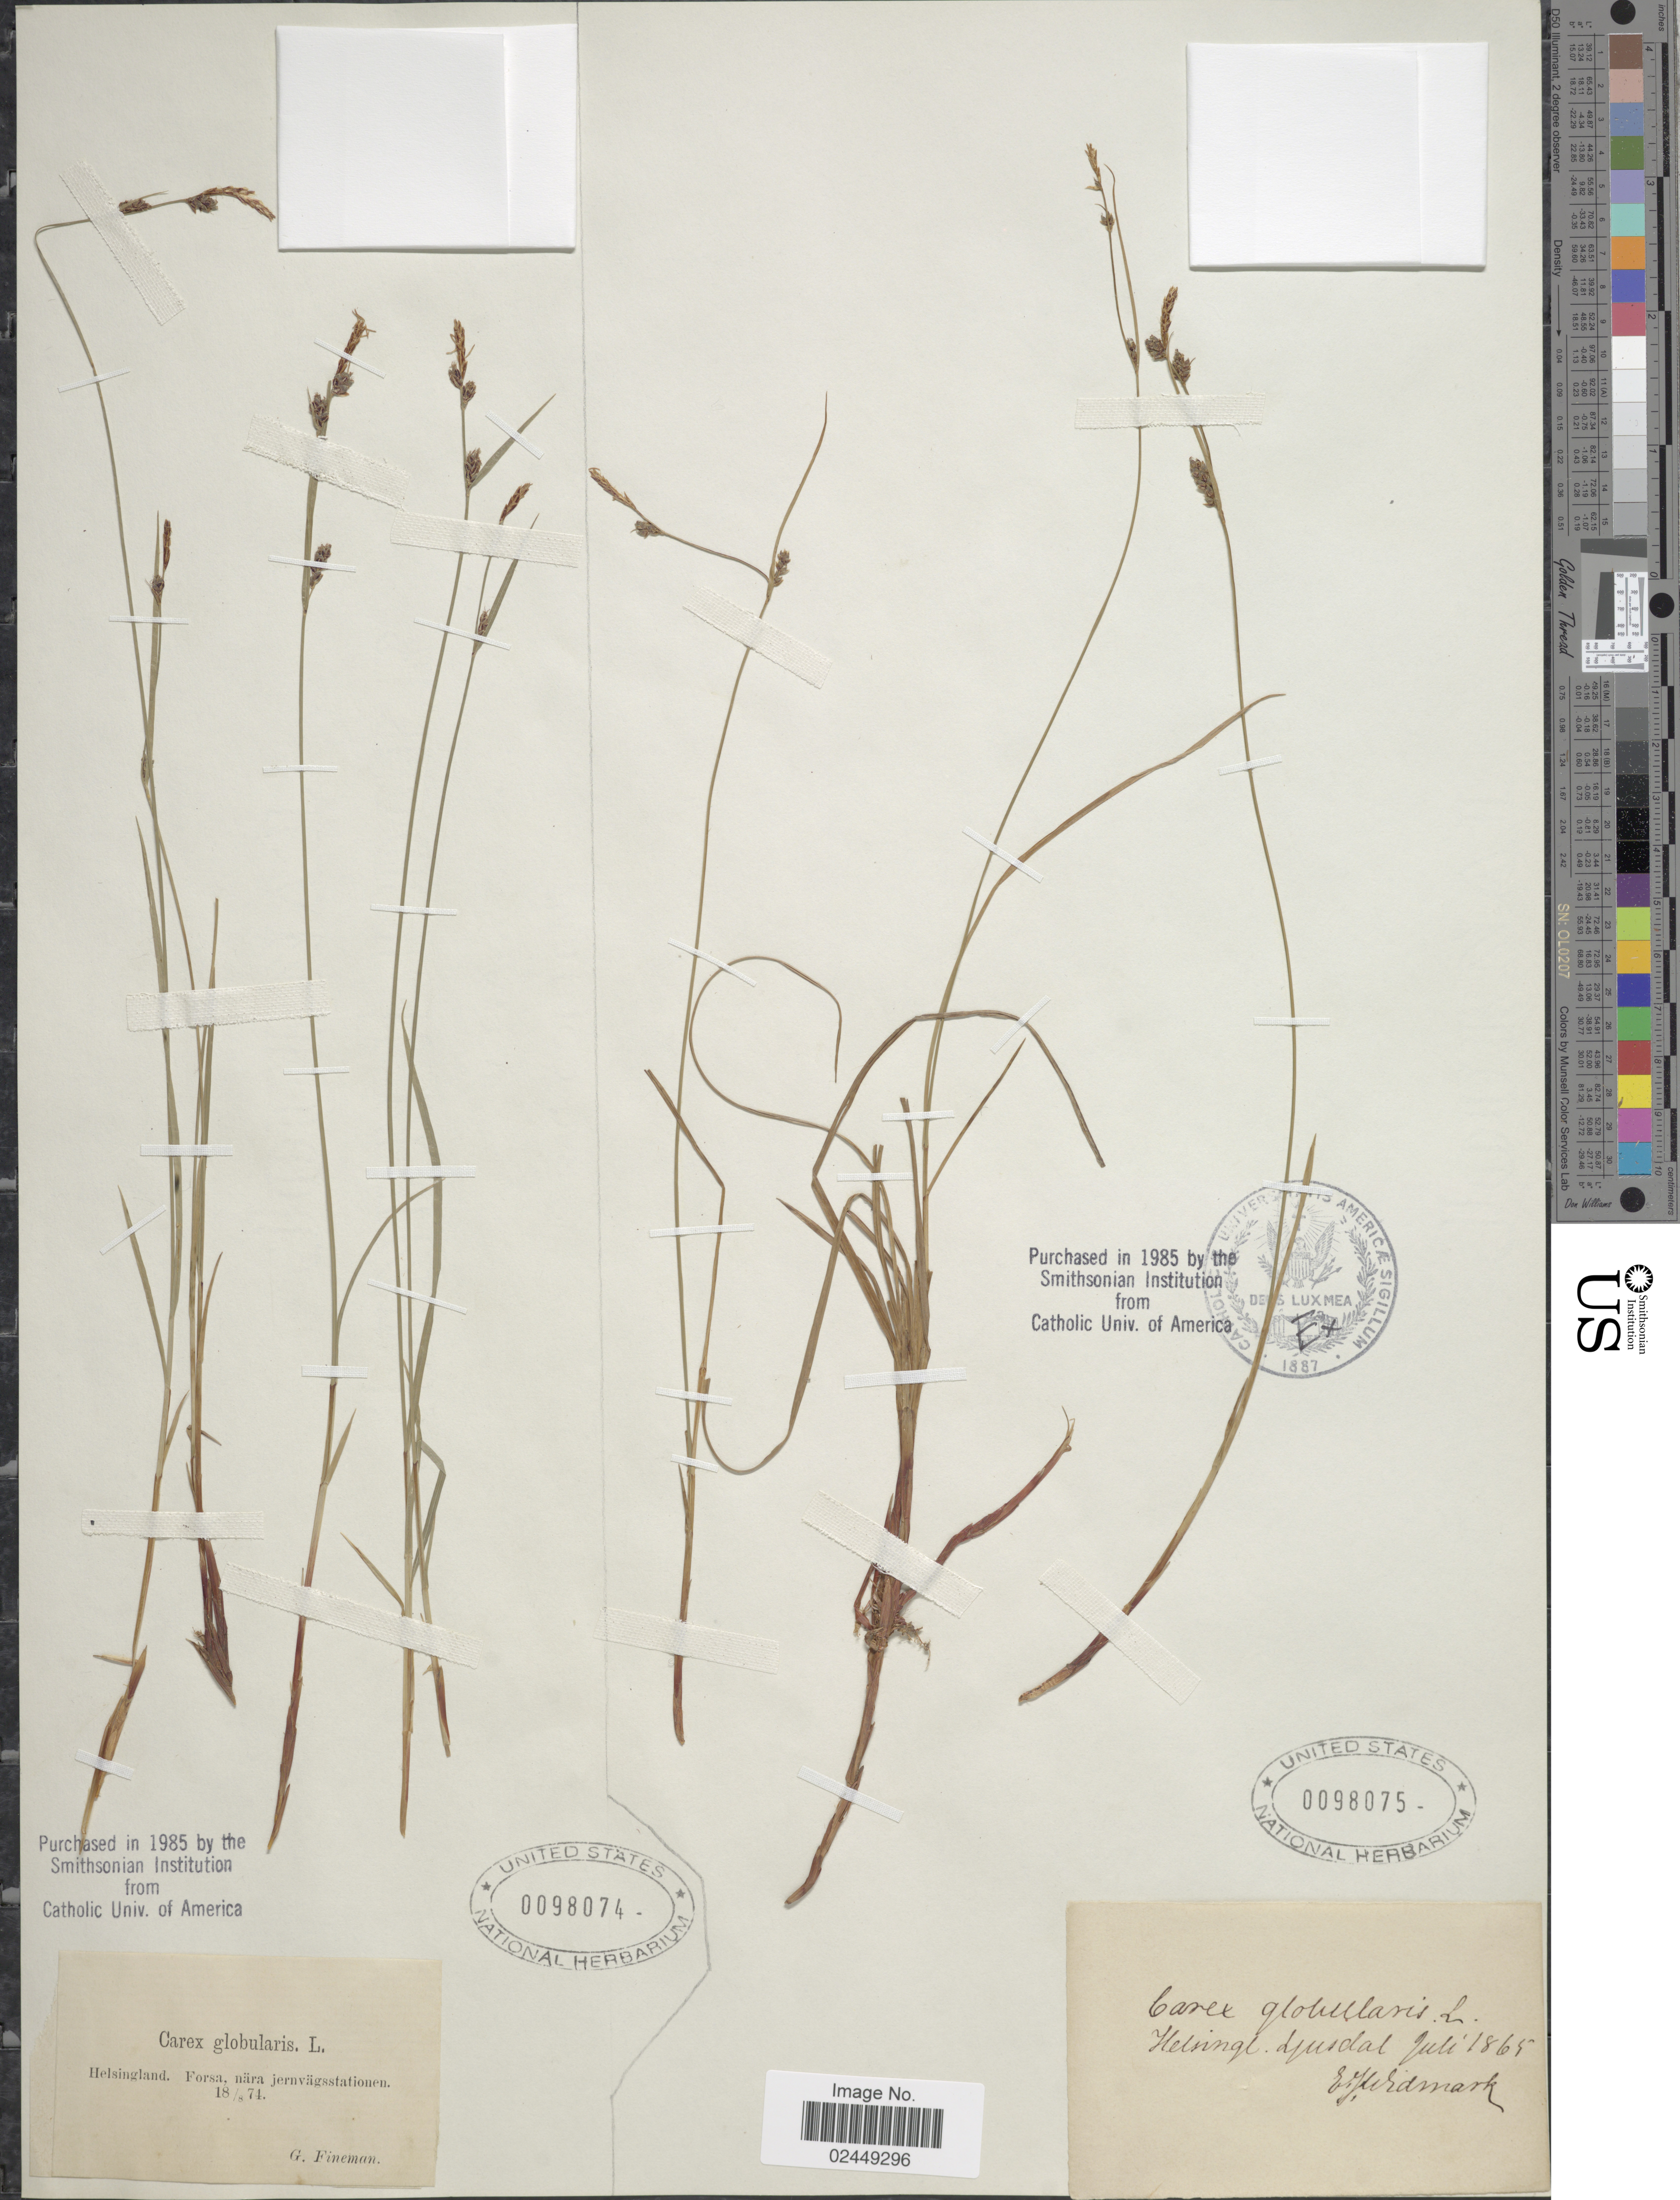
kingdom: Plantae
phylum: Tracheophyta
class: Liliopsida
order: Poales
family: Cyperaceae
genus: Carex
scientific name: Carex globularis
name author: L.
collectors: G. Fineman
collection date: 1874-08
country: Sweden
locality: Helsingland, Forsa, nara jernvagsstationen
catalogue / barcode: US 98074